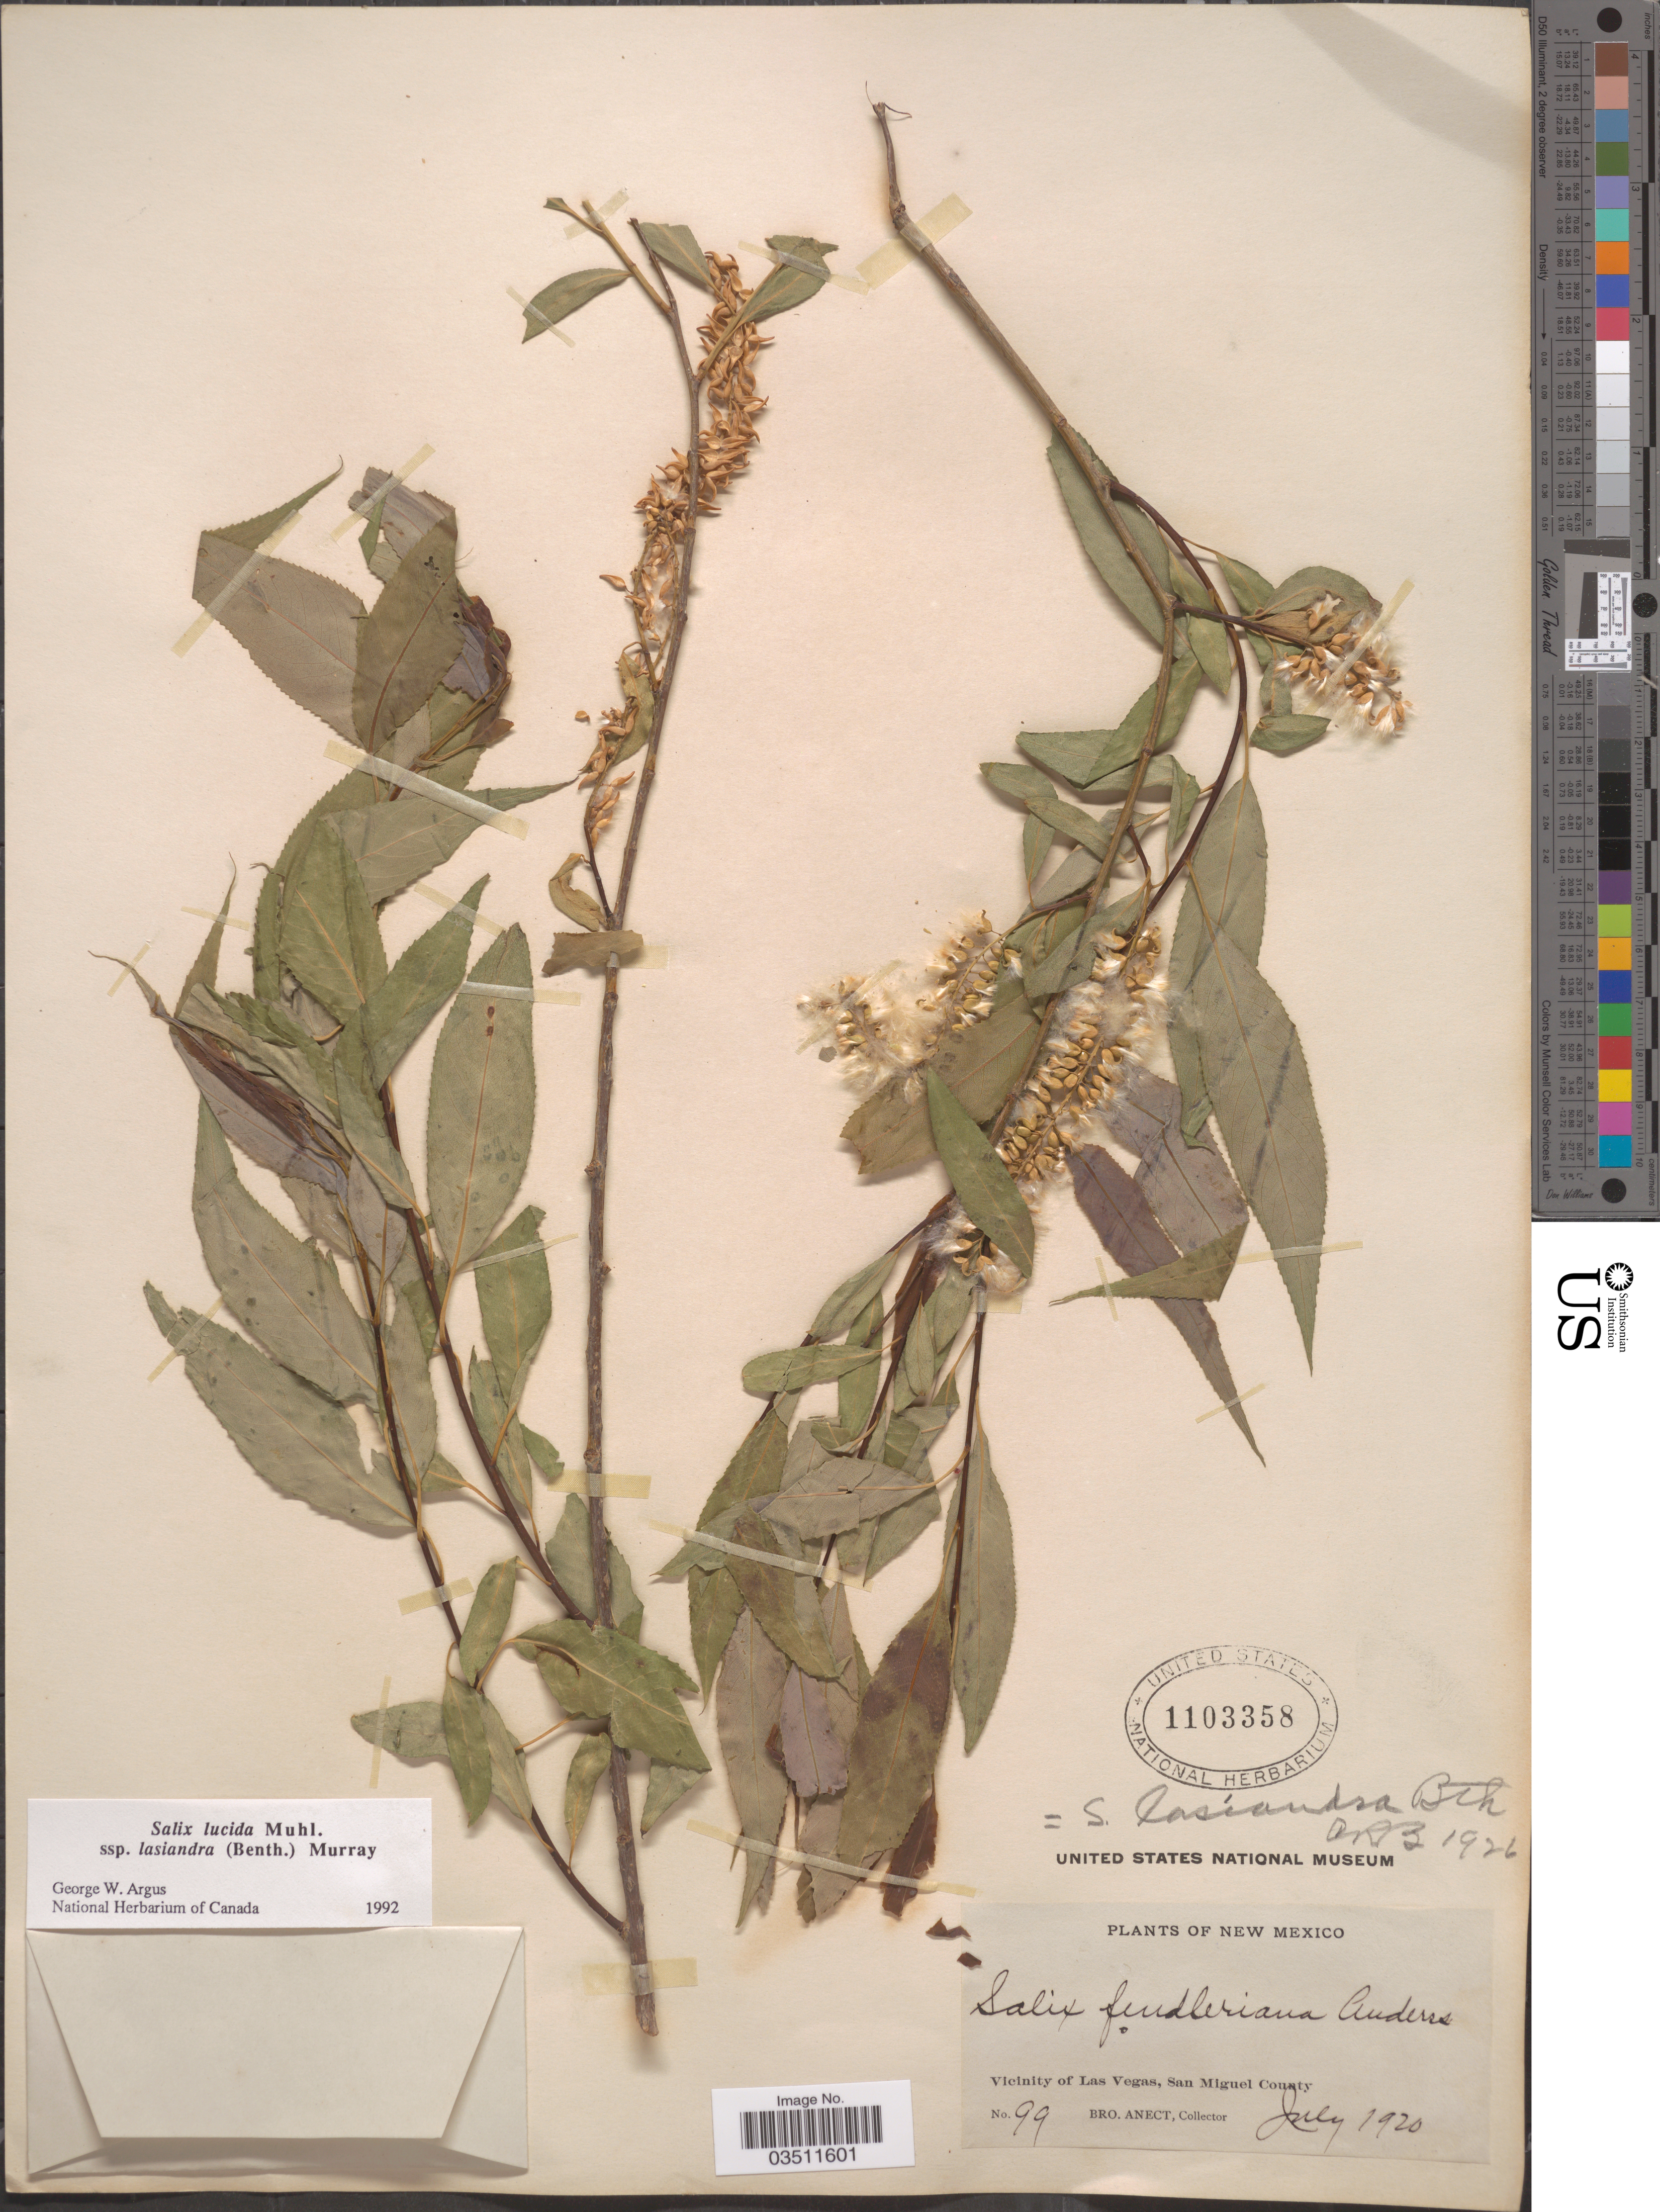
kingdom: Plantae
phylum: Tracheophyta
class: Magnoliopsida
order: Malpighiales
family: Salicaceae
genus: Salix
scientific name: Salix lucida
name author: Muhl.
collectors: B. Anect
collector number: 99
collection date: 1920-07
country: United States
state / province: New Mexico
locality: Vicinity of Las Vegas, San Miguel County.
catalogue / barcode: US 1103358